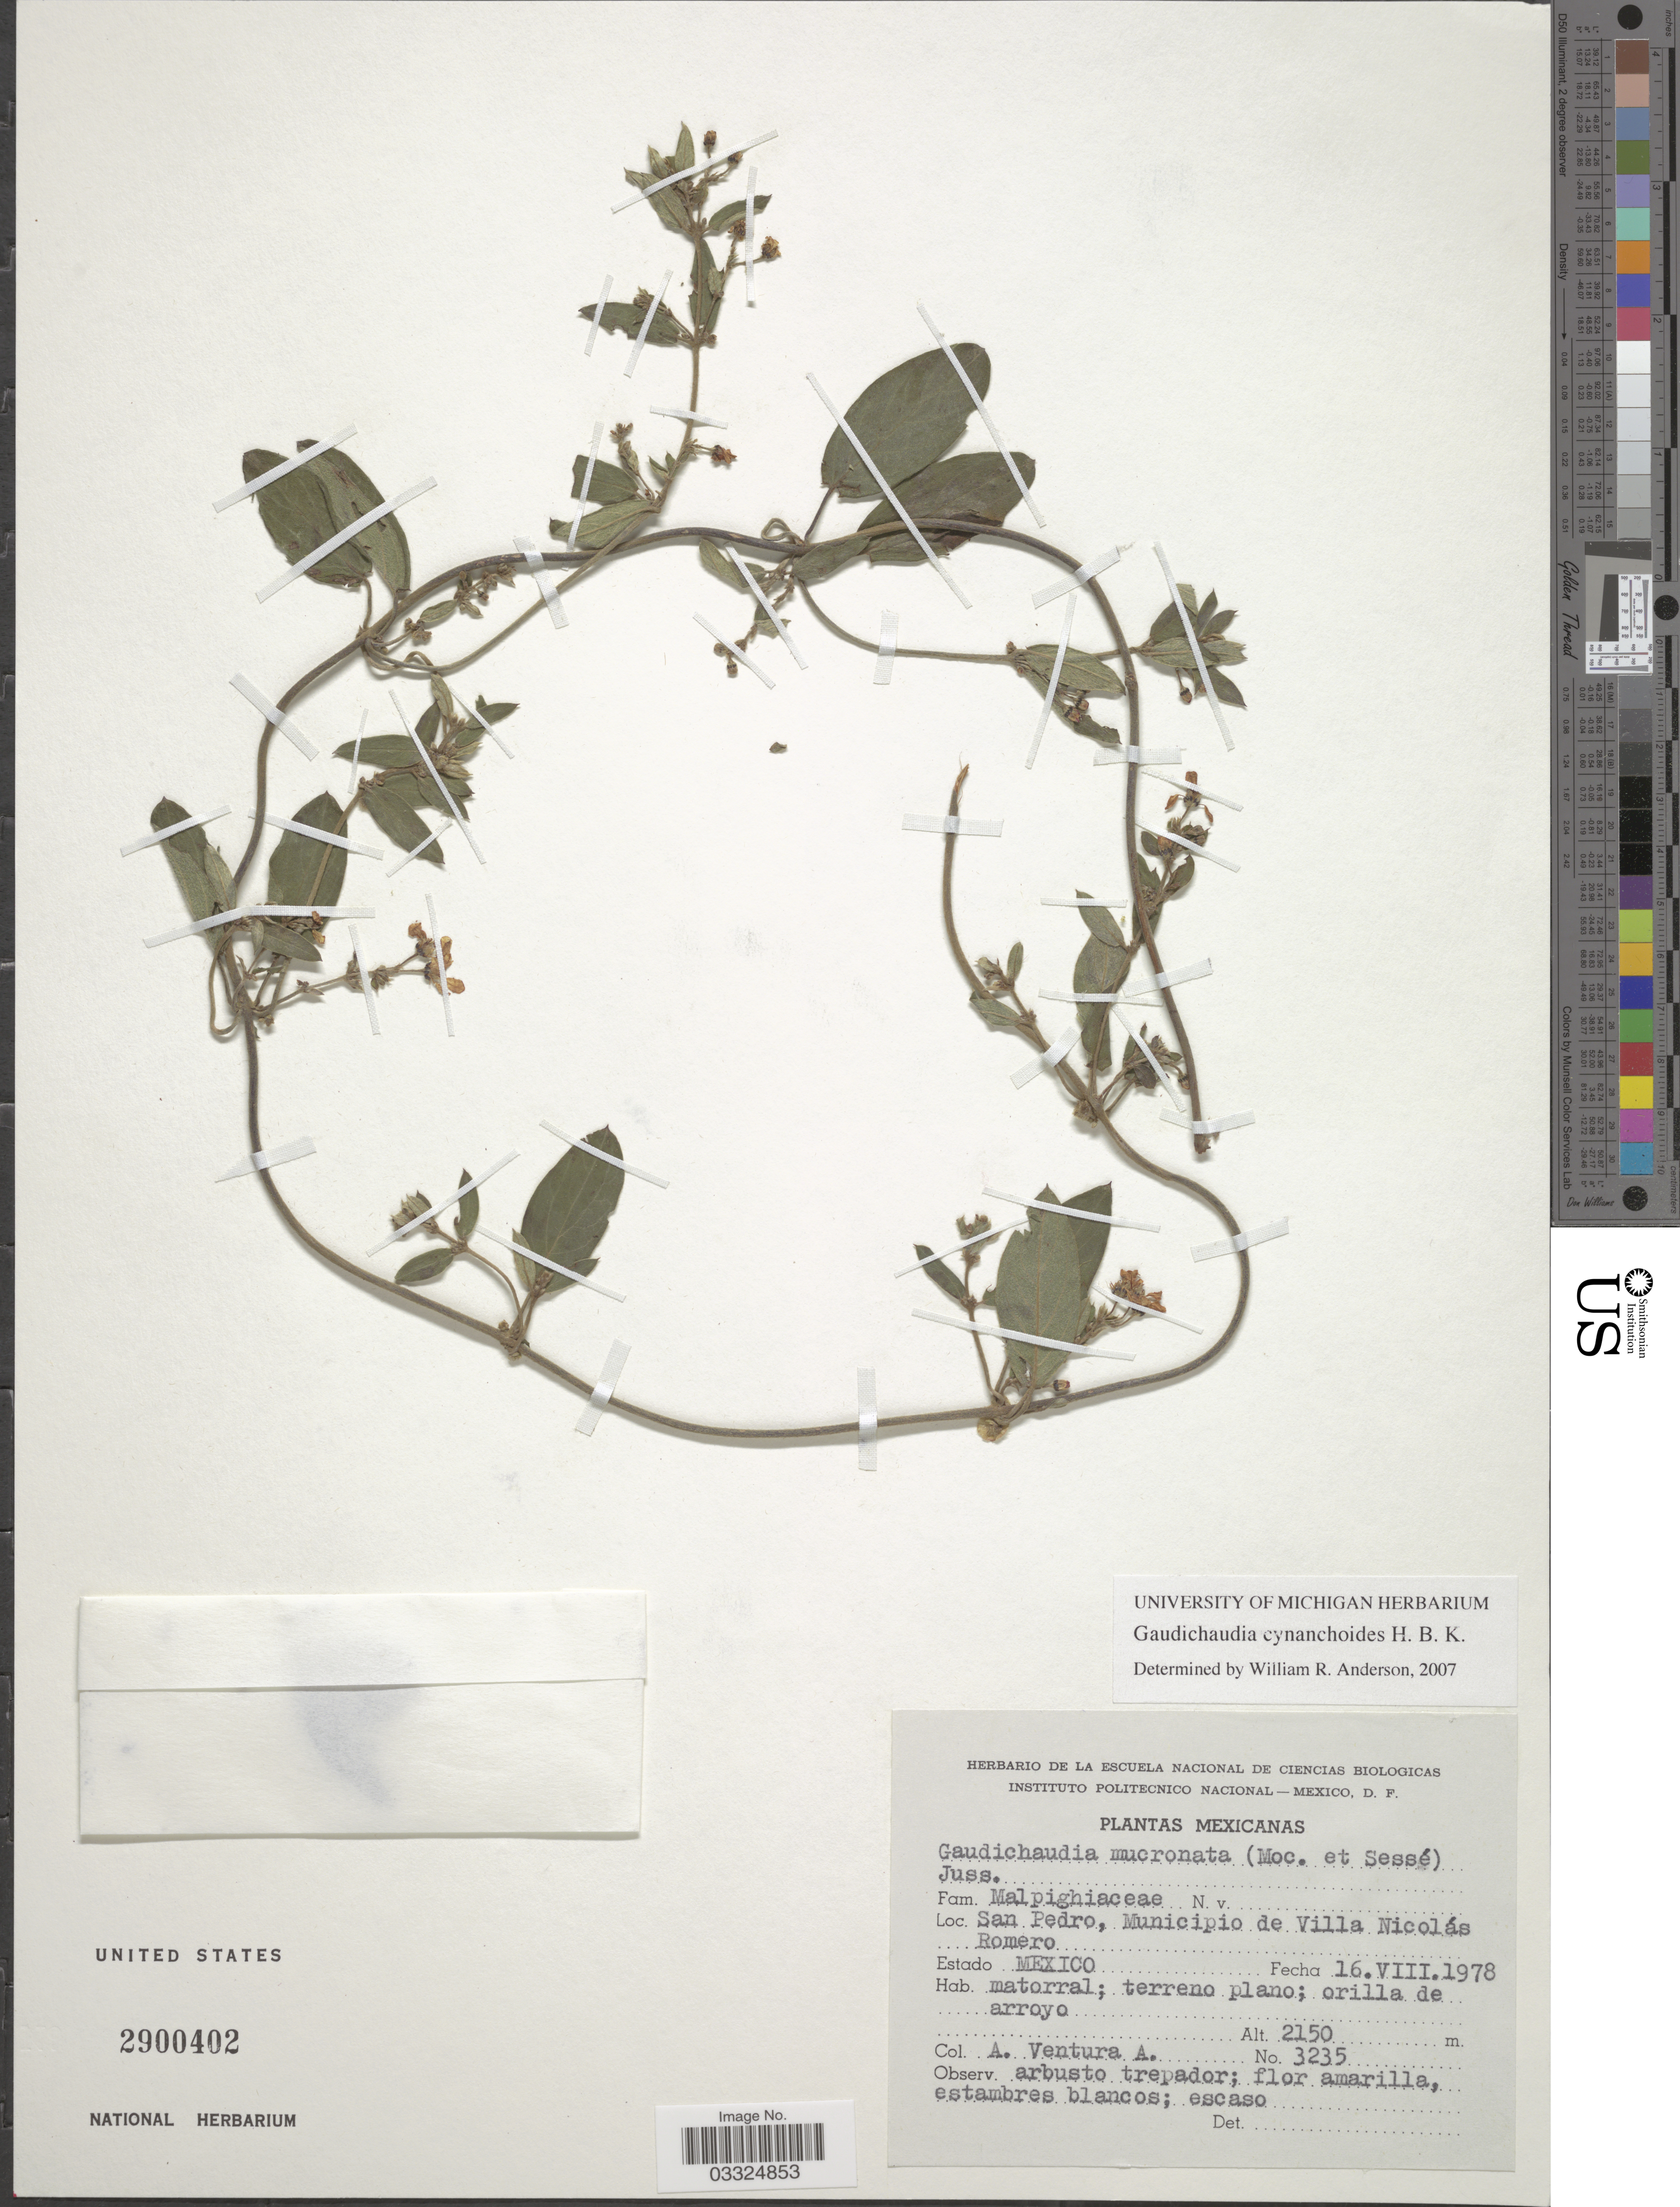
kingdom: Plantae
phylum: Tracheophyta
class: Magnoliopsida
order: Malpighiales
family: Malpighiaceae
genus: Gaudichaudia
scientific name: Gaudichaudia cynanchoides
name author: Kunth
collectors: A. Ventura A.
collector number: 3235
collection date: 1978-08-16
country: Mexico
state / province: México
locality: San Pedro, Municipio de Villa Nicolás Romero.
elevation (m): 2150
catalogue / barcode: US 2900402